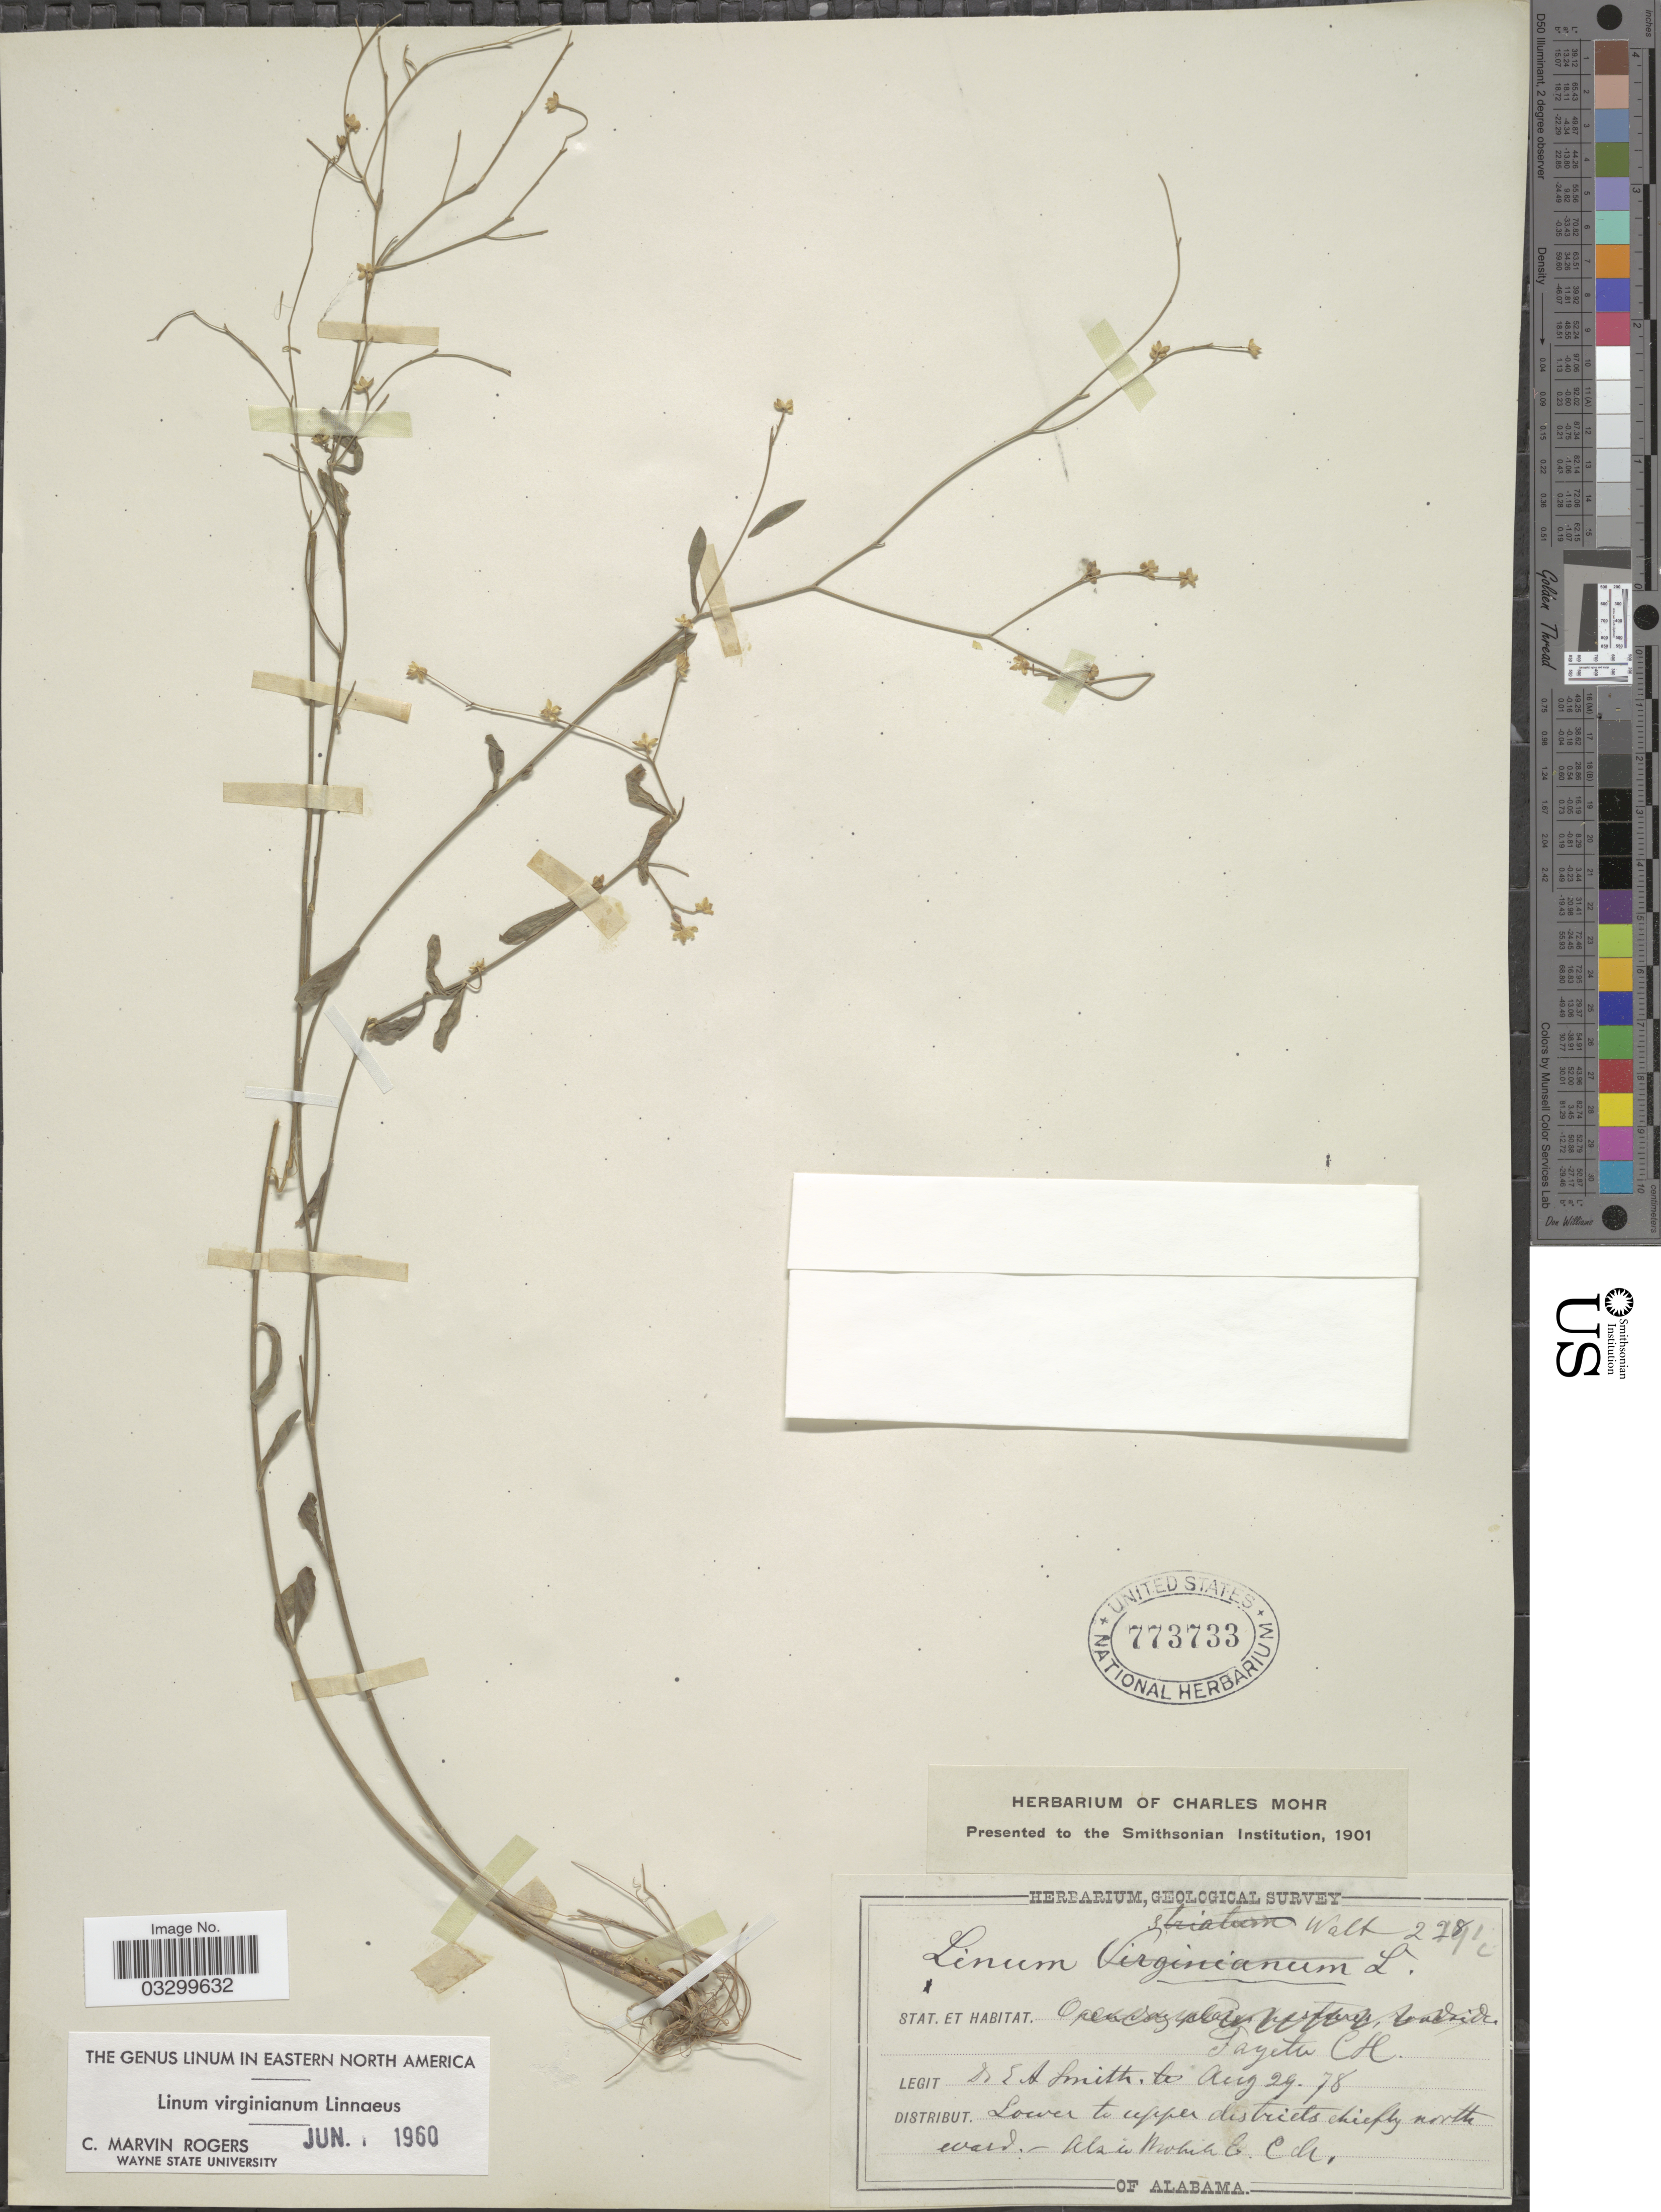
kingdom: Plantae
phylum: Tracheophyta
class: Magnoliopsida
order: Malpighiales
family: Linaceae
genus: Linum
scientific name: Linum virginianum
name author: L.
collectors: E. A. Smith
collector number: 228*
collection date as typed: Transcribed d/m/y: 29/8/78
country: United States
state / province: Alabama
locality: Lower to upper districts chiefly north ward.- Ala in Mobile Co.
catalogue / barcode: US 773733